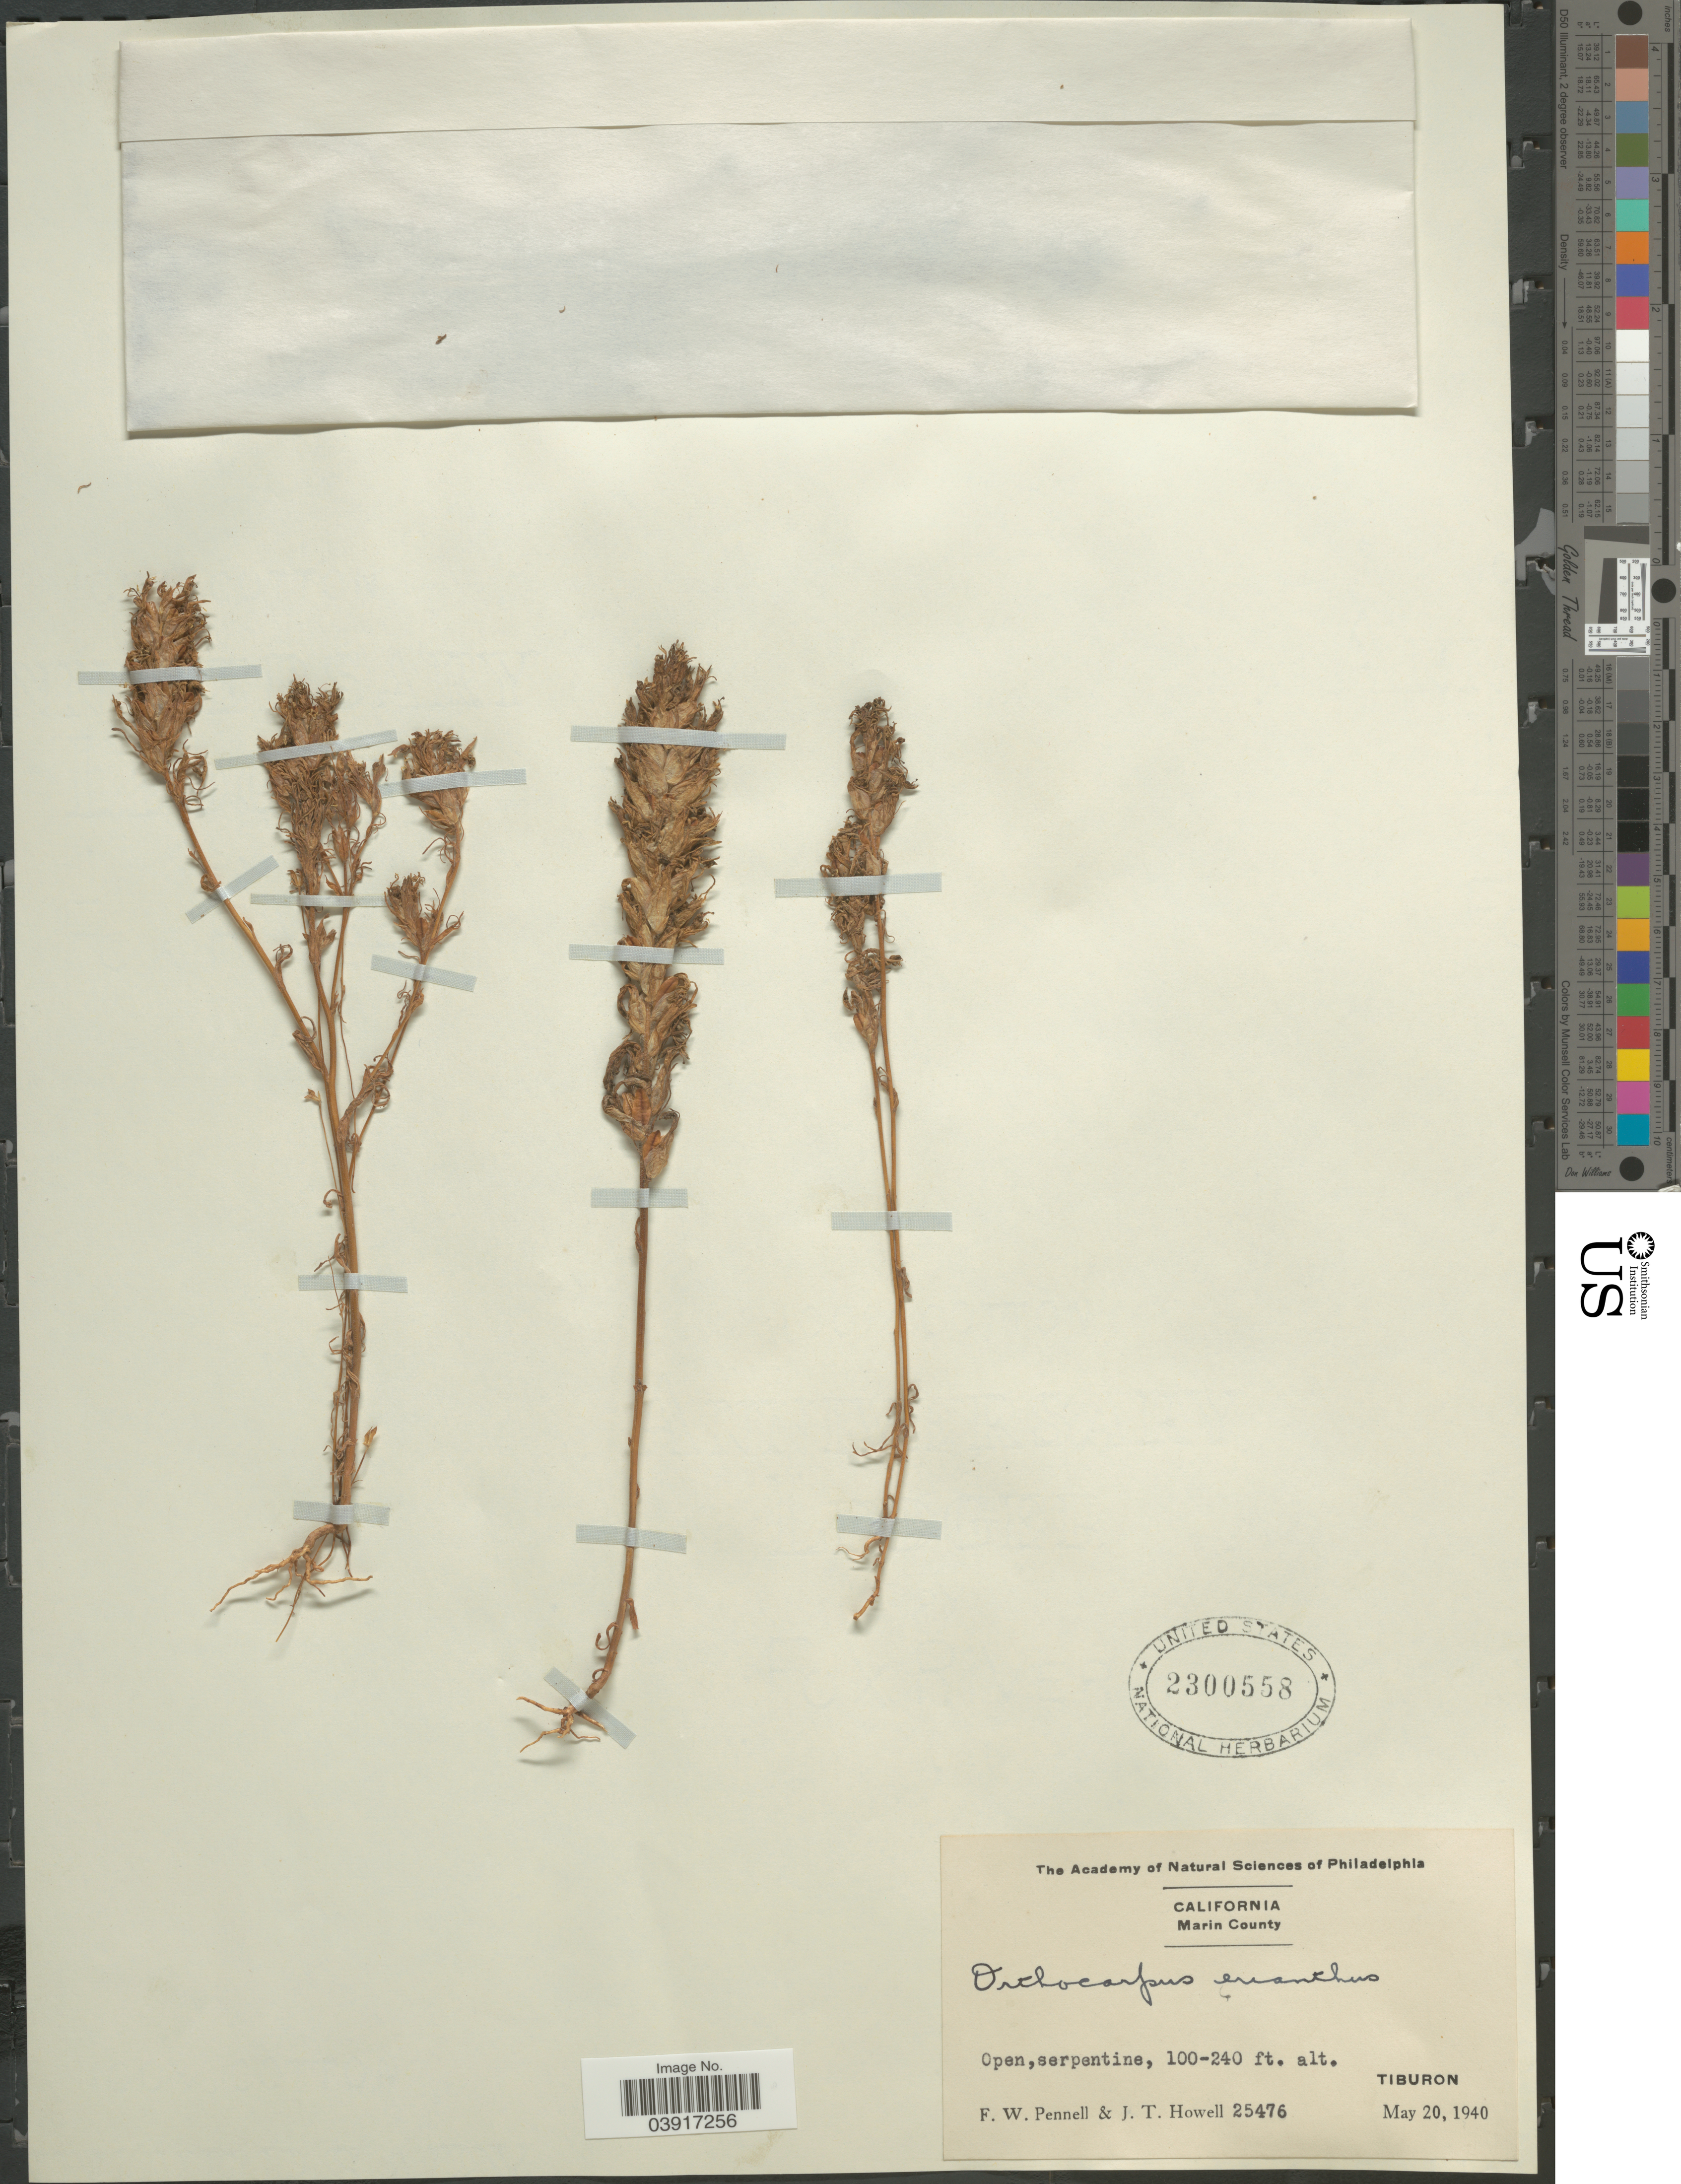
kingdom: Plantae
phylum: Tracheophyta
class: Magnoliopsida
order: Lamiales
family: Orobanchaceae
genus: Orthocarpus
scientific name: Orthocarpus erianthus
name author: Benth.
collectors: F. W. Pennell & J. T. Howell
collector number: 25476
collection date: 1940-05-20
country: United States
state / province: California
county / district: Marin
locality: Marin County. Tiburon.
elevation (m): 30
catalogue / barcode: US 2300558